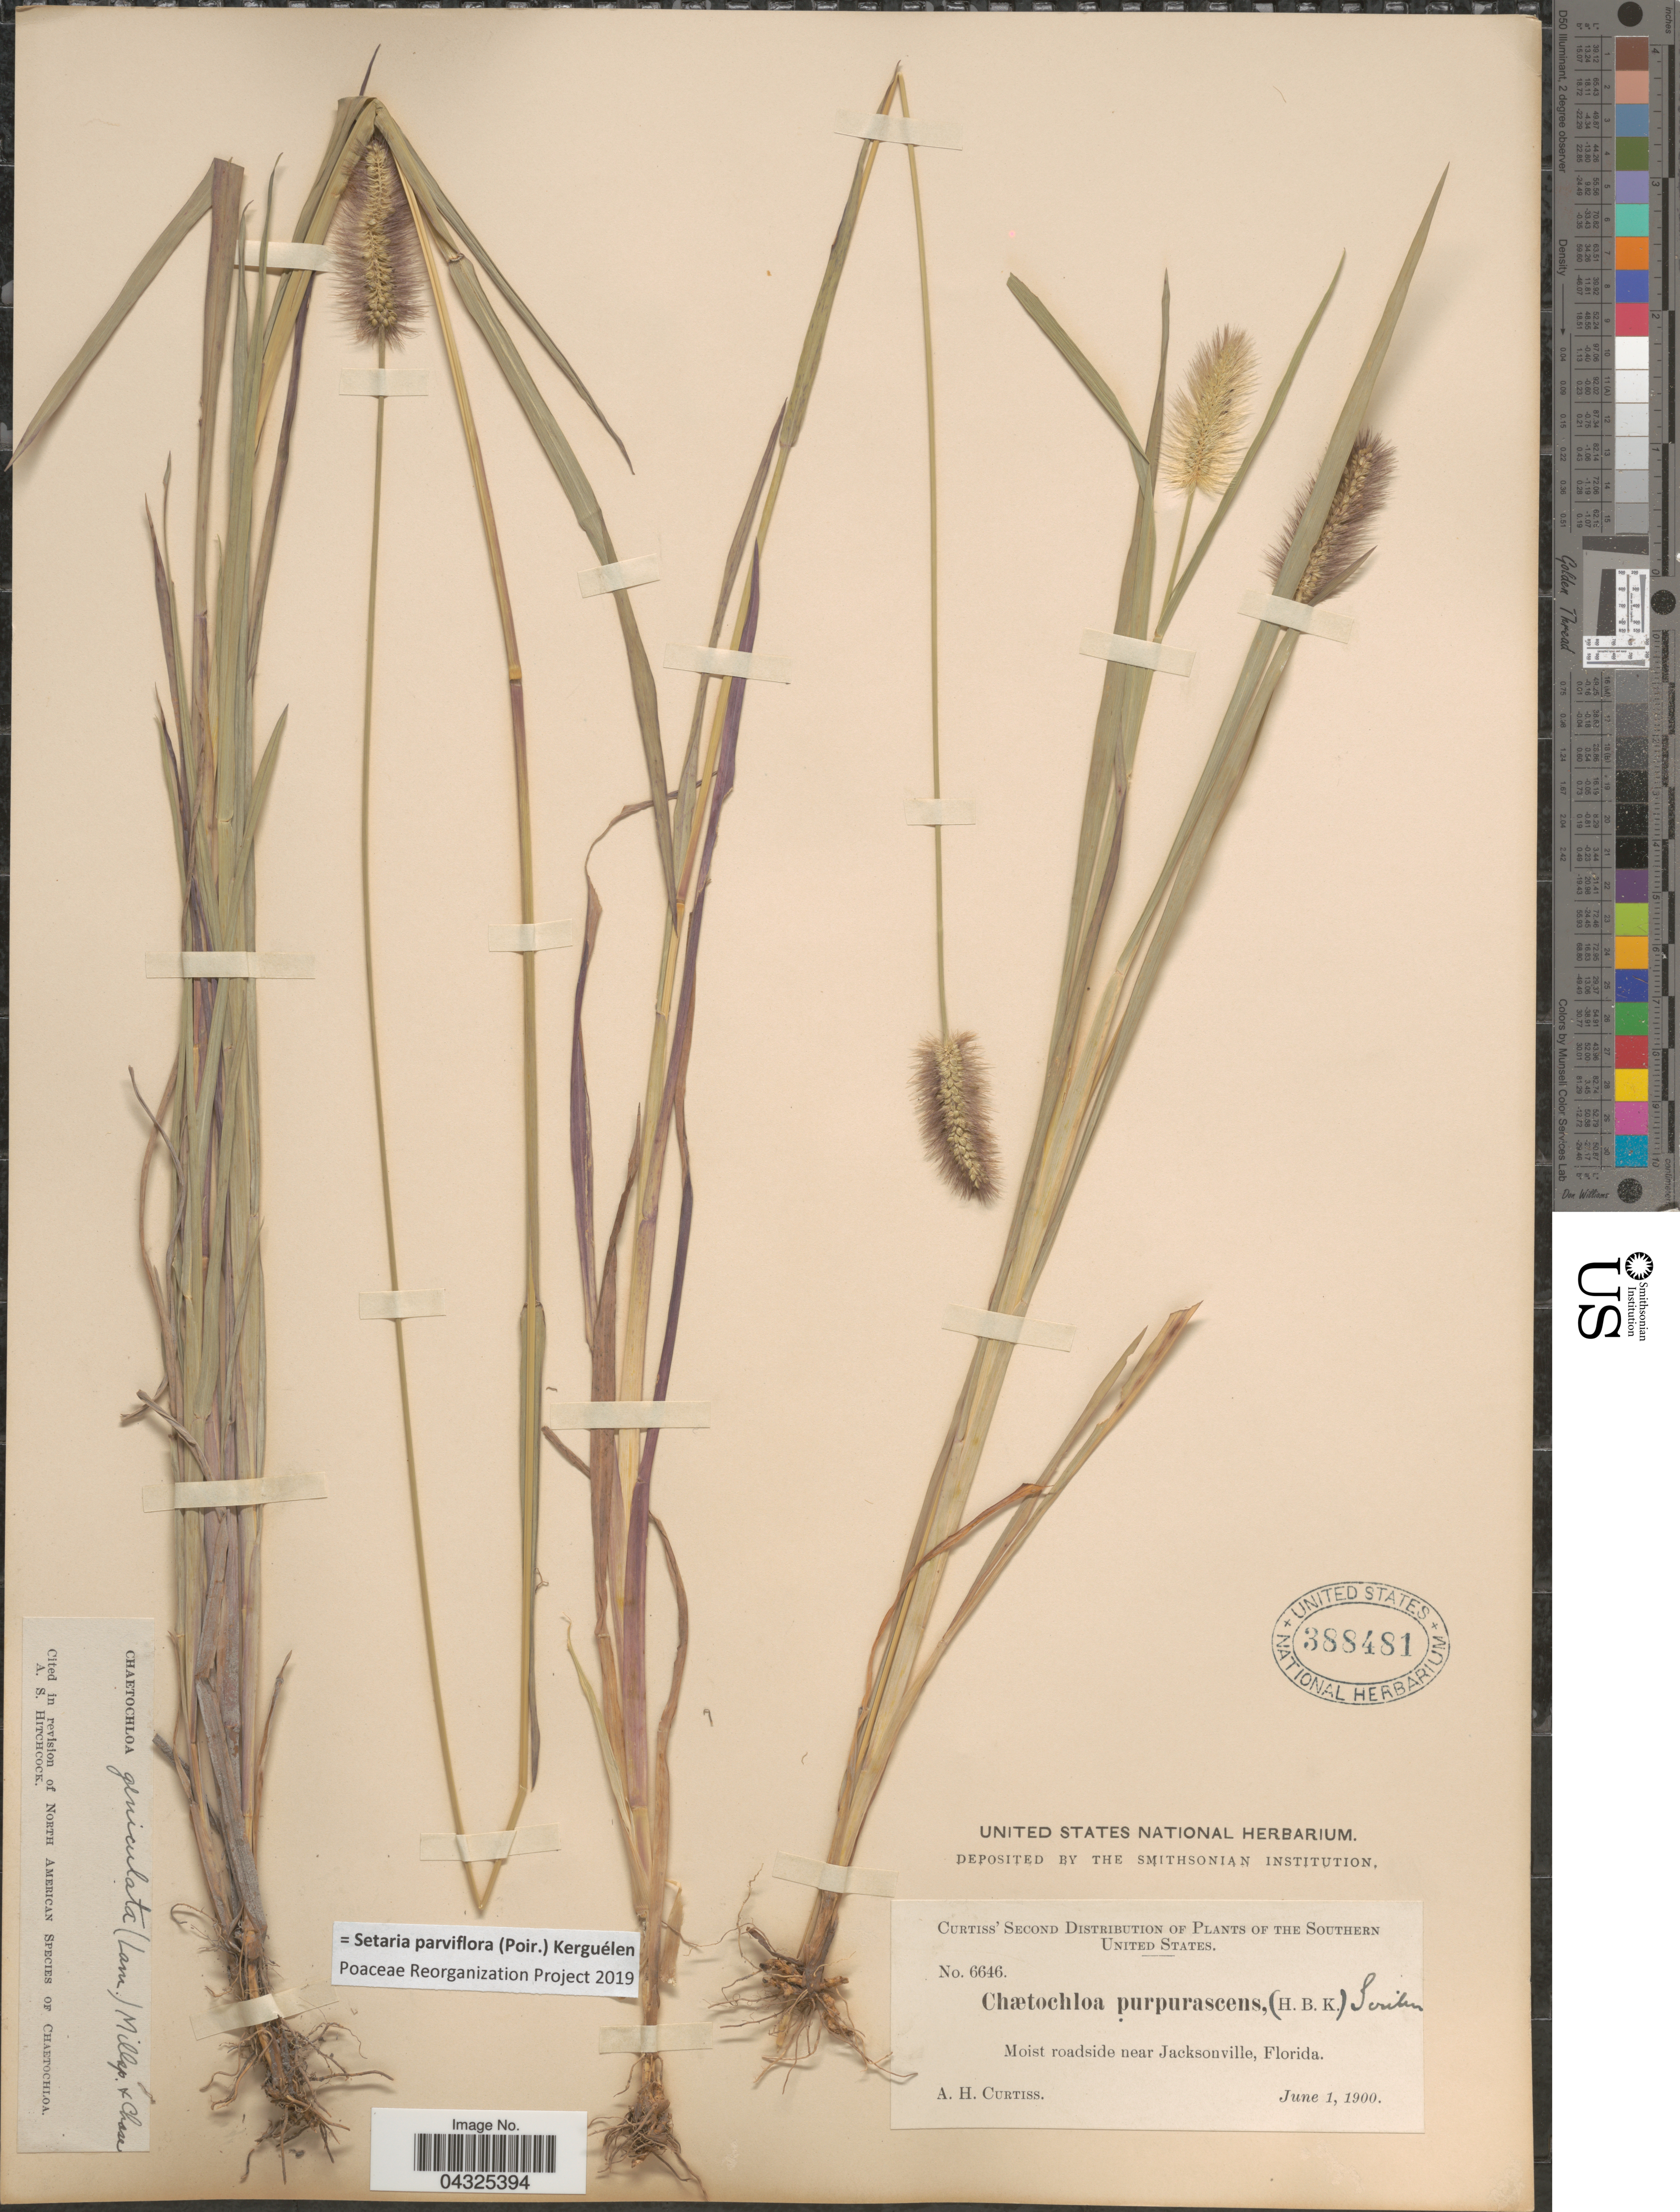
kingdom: Plantae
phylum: Tracheophyta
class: Liliopsida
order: Poales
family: Poaceae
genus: Setaria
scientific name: Setaria parviflora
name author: (Poir.) Kerguélen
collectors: A. H. Curtiss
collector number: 6646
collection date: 1900-06-01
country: United States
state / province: Florida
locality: The Southern United States. Moist roadside near Jacksonville.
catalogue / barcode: US 388481